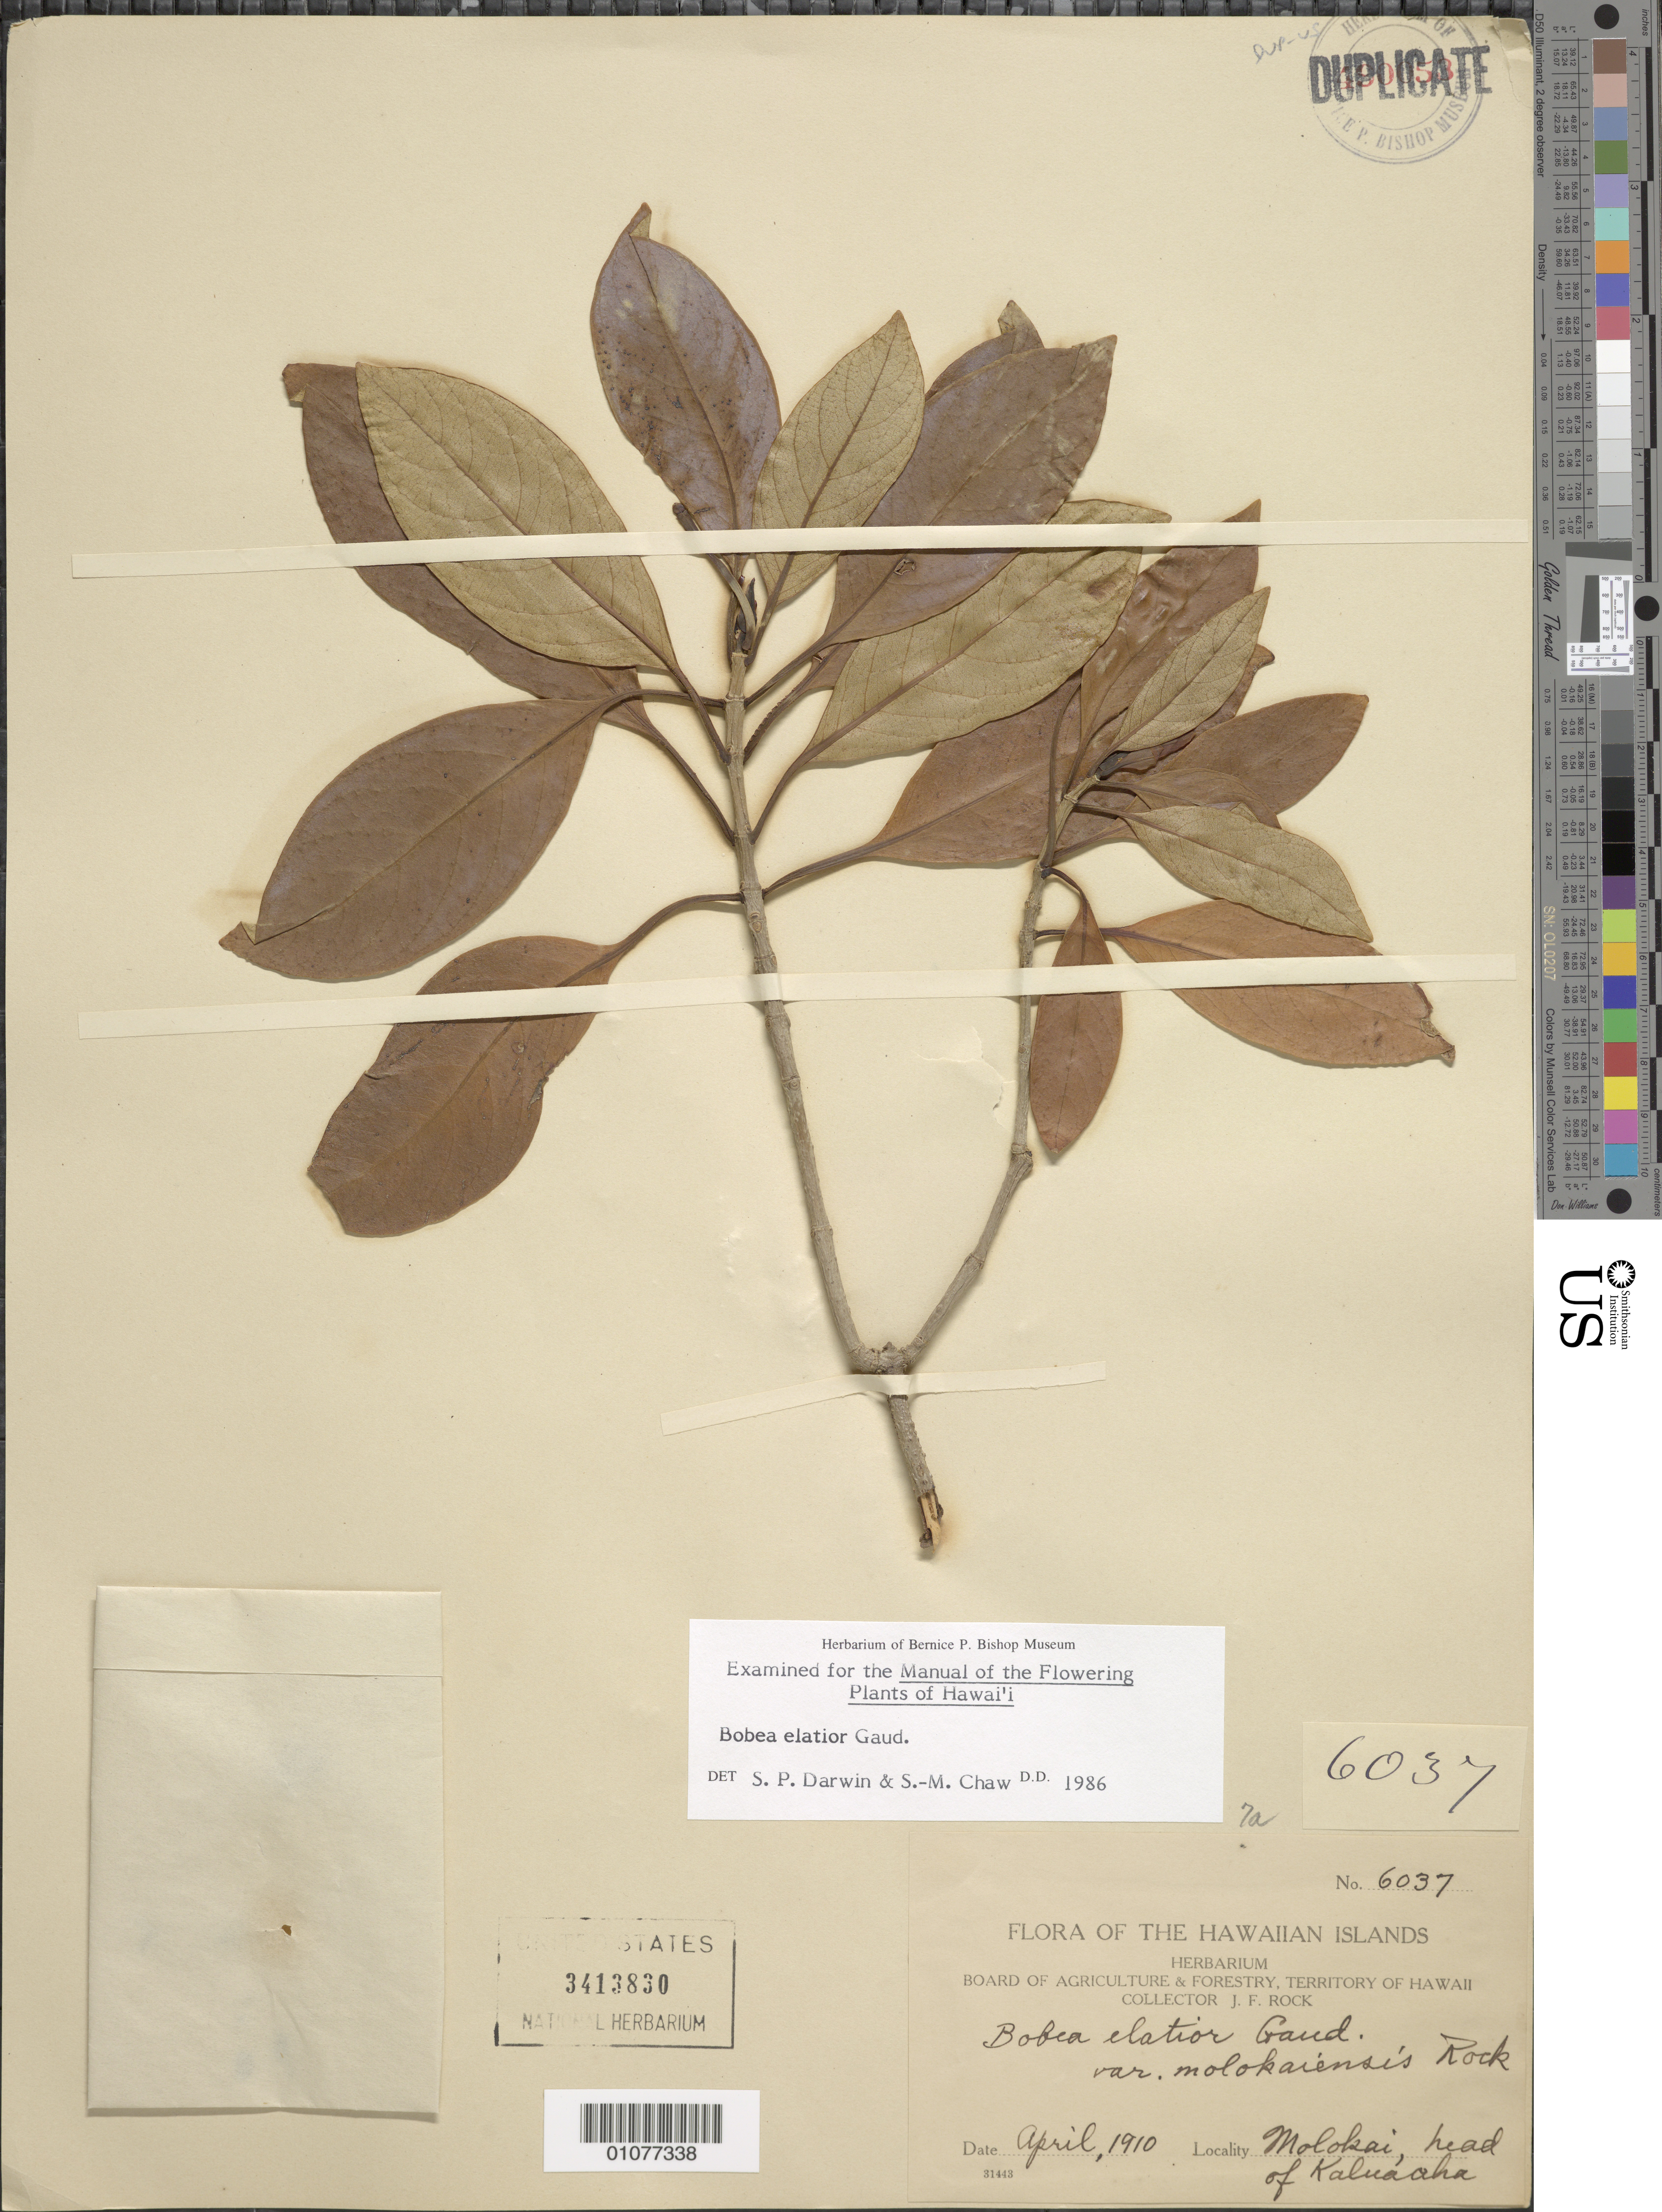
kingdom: Plantae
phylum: Tracheophyta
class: Magnoliopsida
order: Gentianales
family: Rubiaceae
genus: Bobea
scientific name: Bobea elatior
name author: Gaudich.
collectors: J. F. Rock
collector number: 6037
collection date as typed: --/Apr/1910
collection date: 1910-04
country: United States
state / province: Hawaii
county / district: Maui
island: Moloka'i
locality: head of Kaluaoha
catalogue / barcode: US 3413830